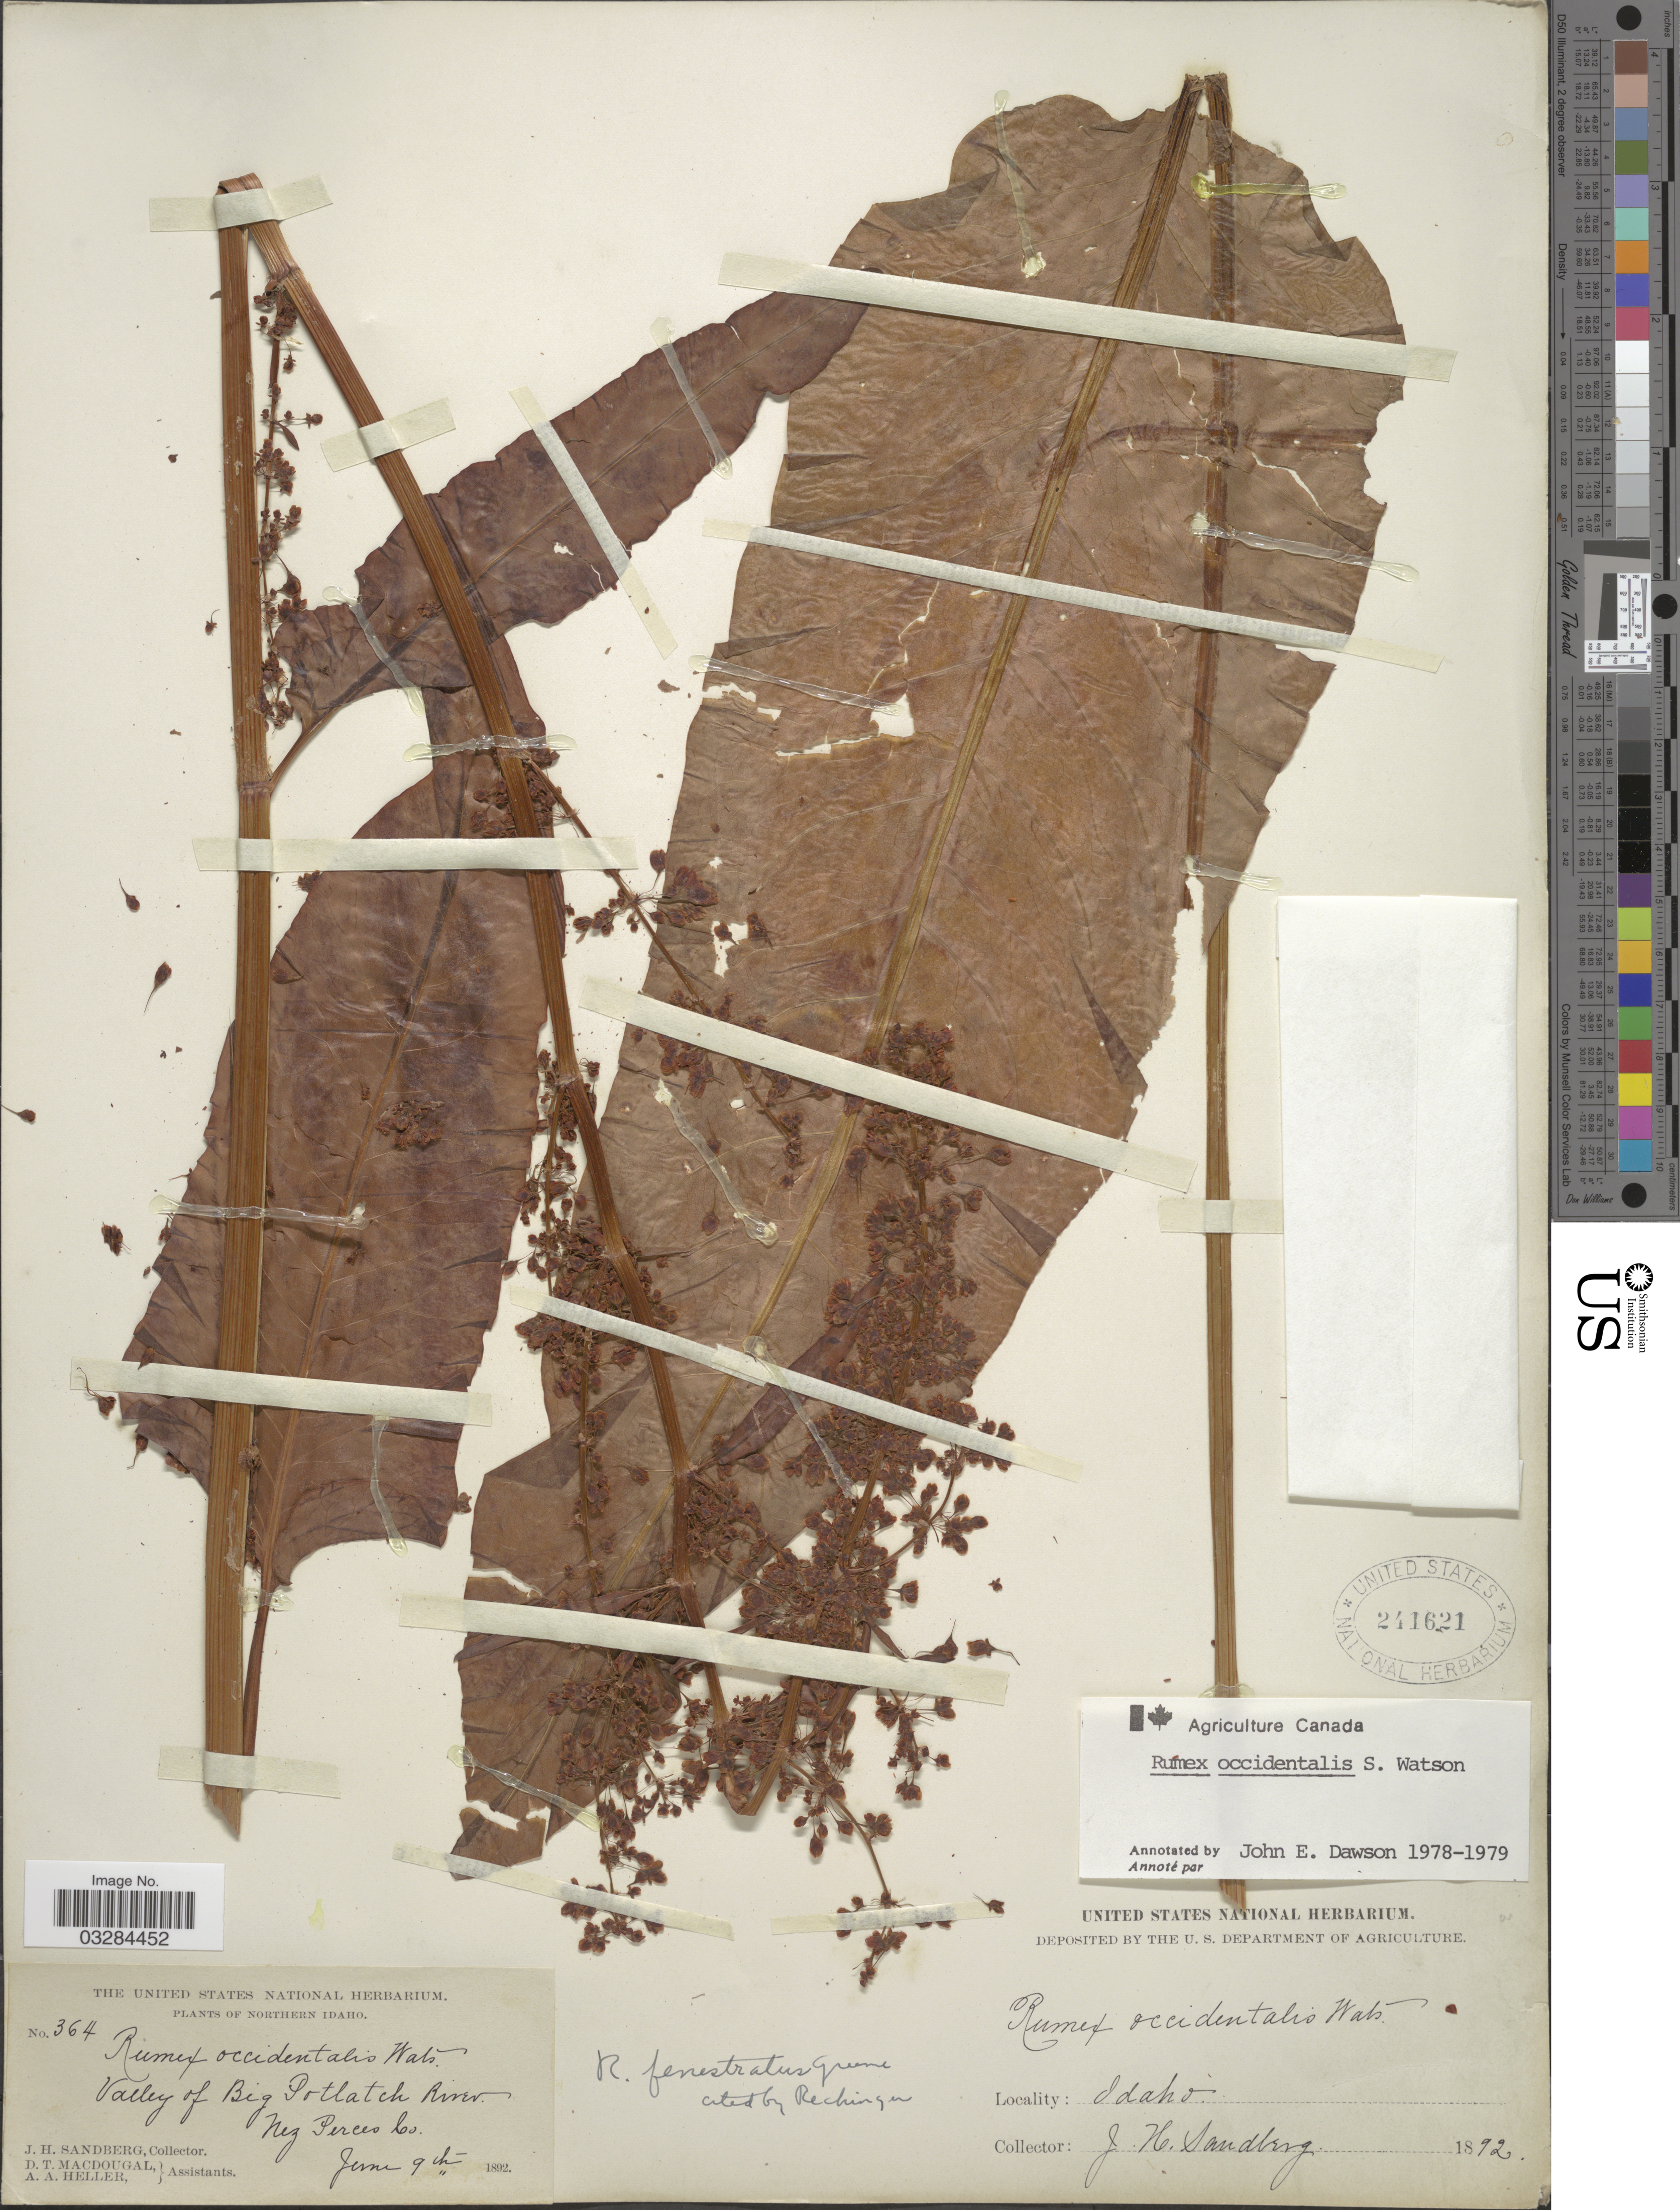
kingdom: Plantae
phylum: Tracheophyta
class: Magnoliopsida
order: Caryophyllales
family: Polygonaceae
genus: Rumex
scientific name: Rumex occidentalis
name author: S. Watson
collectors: J. H. Sandberg, D. T. MacDougal & A. A. Heller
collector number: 364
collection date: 1892-06-09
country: United States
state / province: Idaho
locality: Northern Idaho. Valley of Big Potlatch River. Nez Perces Co.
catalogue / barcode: US 241621